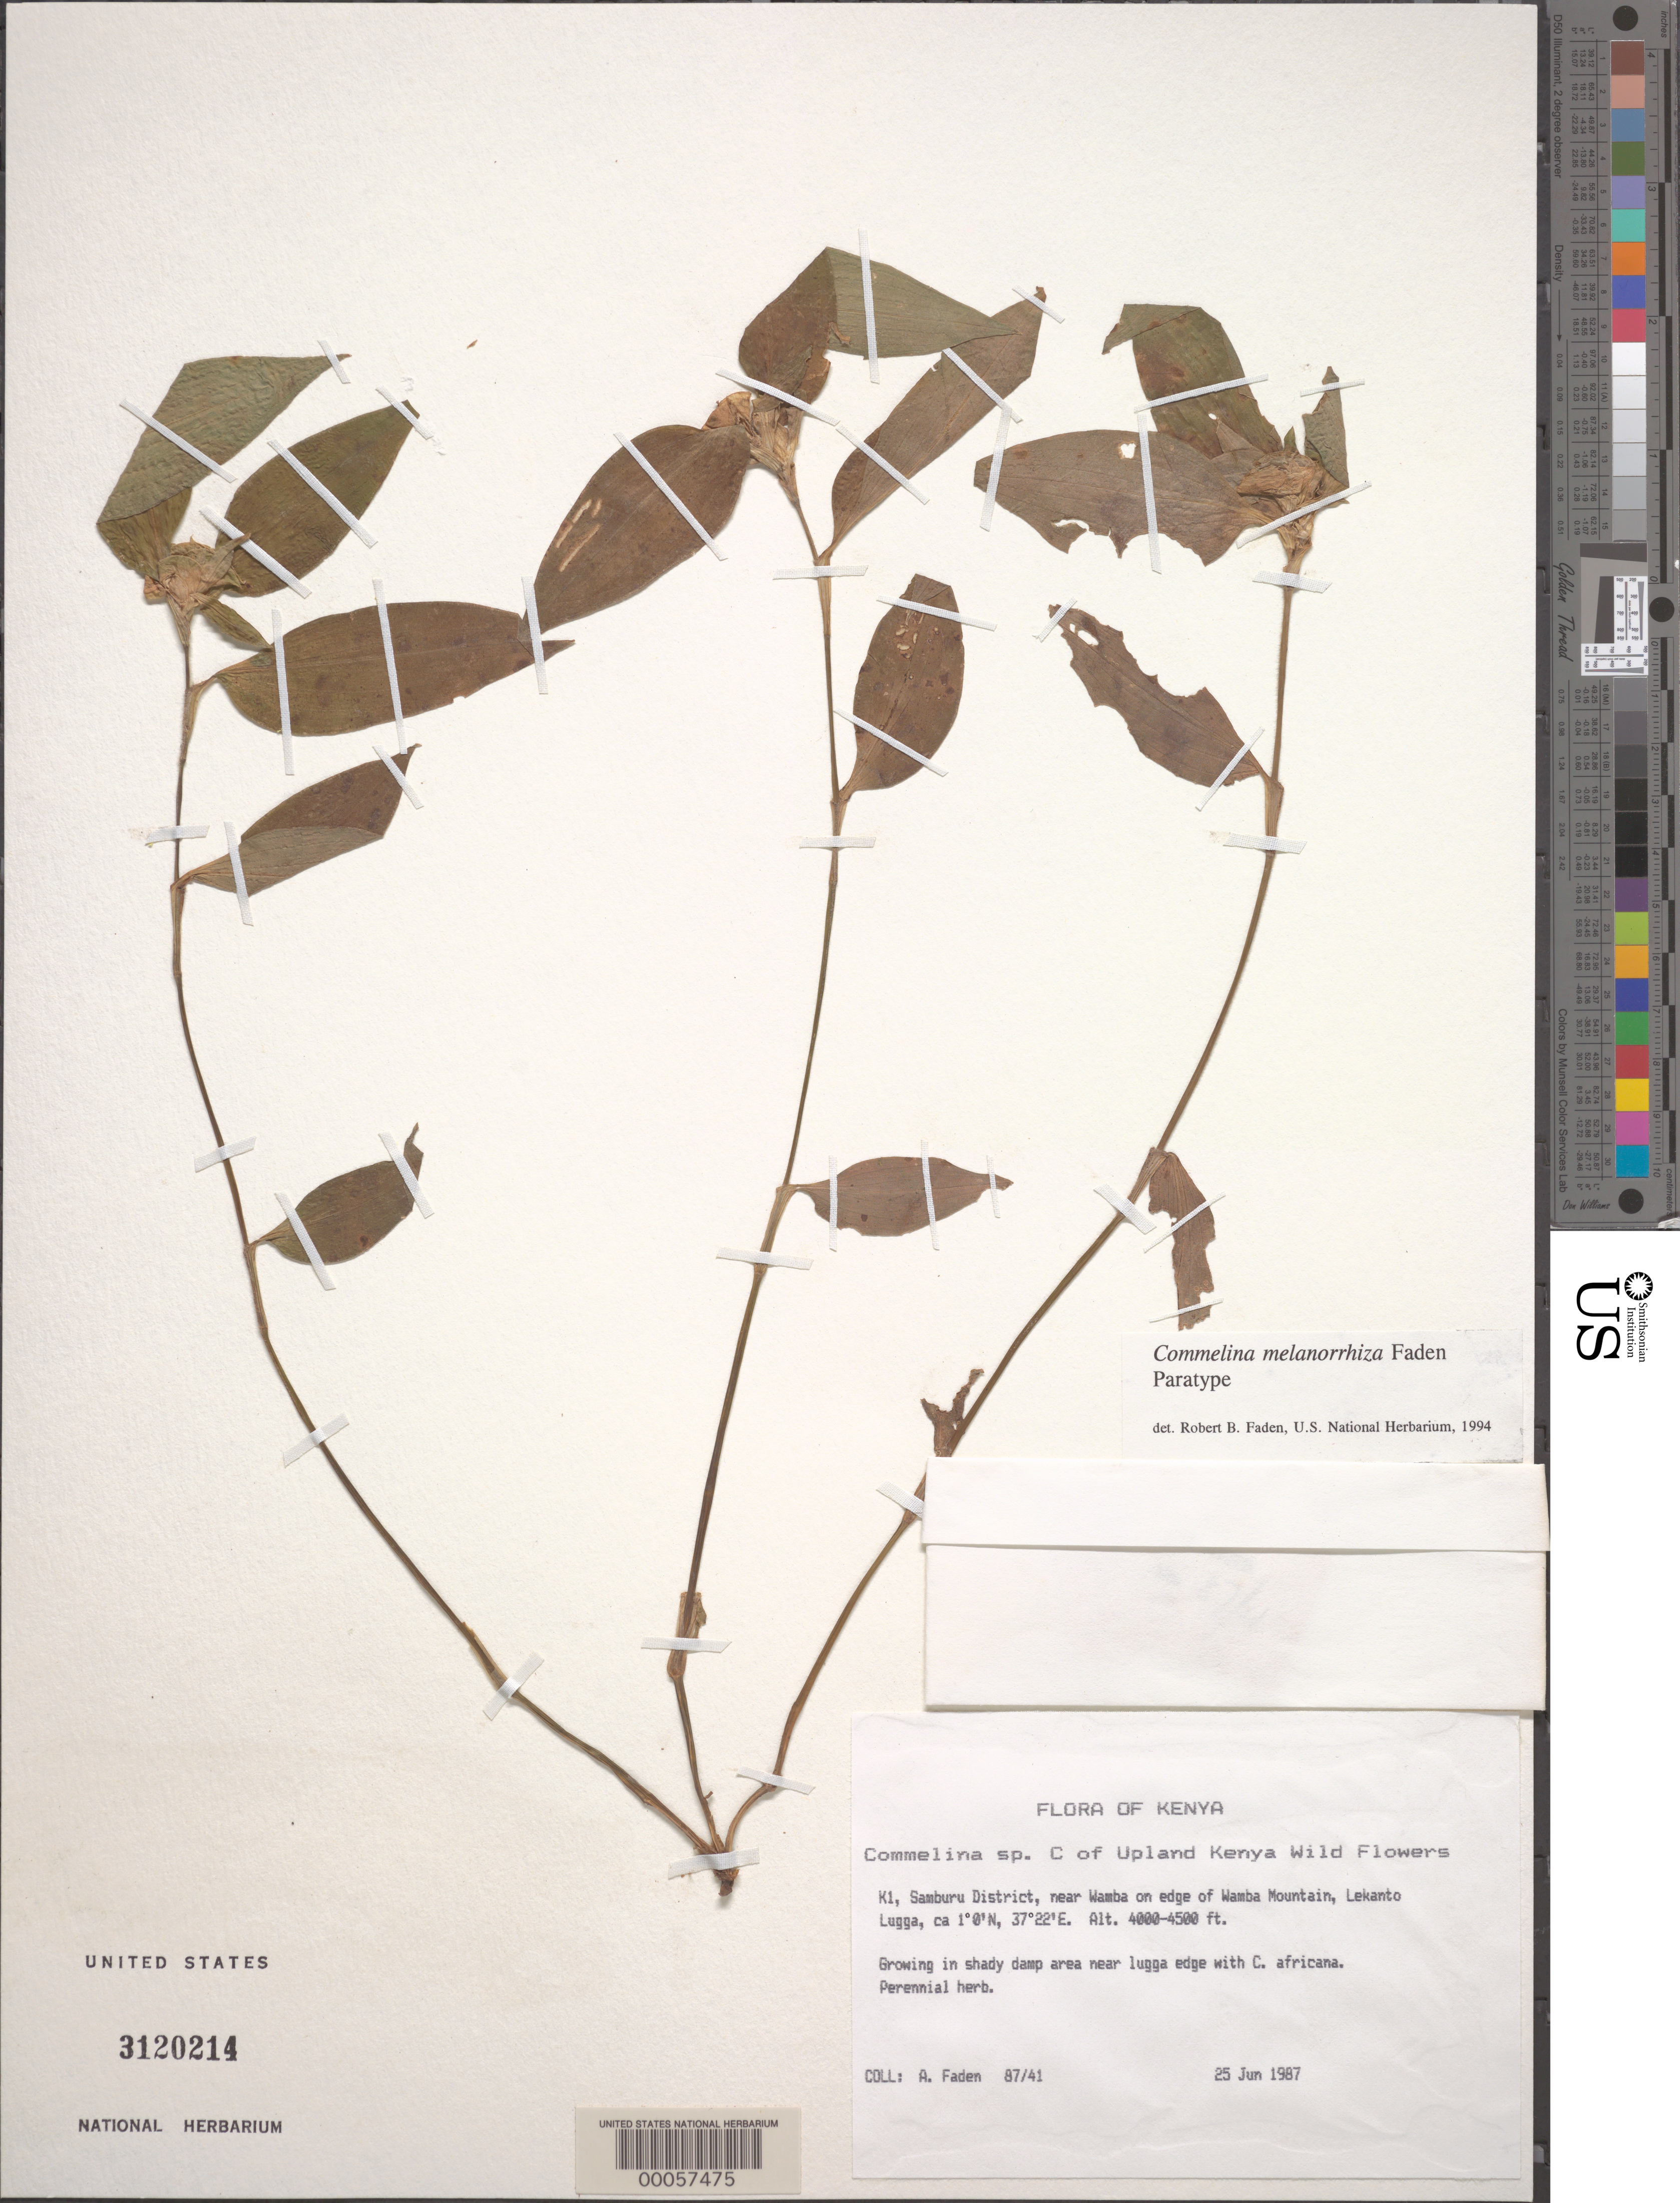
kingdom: Plantae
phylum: Tracheophyta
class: Liliopsida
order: Commelinales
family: Commelinaceae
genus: Commelina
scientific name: Commelina melanorrhiza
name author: Faden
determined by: Faden, Robert B., (US), Smithsonian Institution - National Museum of Natural History (UNITED STATES)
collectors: A. J. Faden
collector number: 87/41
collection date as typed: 25 Jun 1987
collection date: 1987-06-25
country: Kenya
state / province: Samburu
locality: Near wamba on edge of wamba mt., lekanto lugga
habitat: In shady damp area near lugga edge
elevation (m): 1219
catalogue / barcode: US 3120214